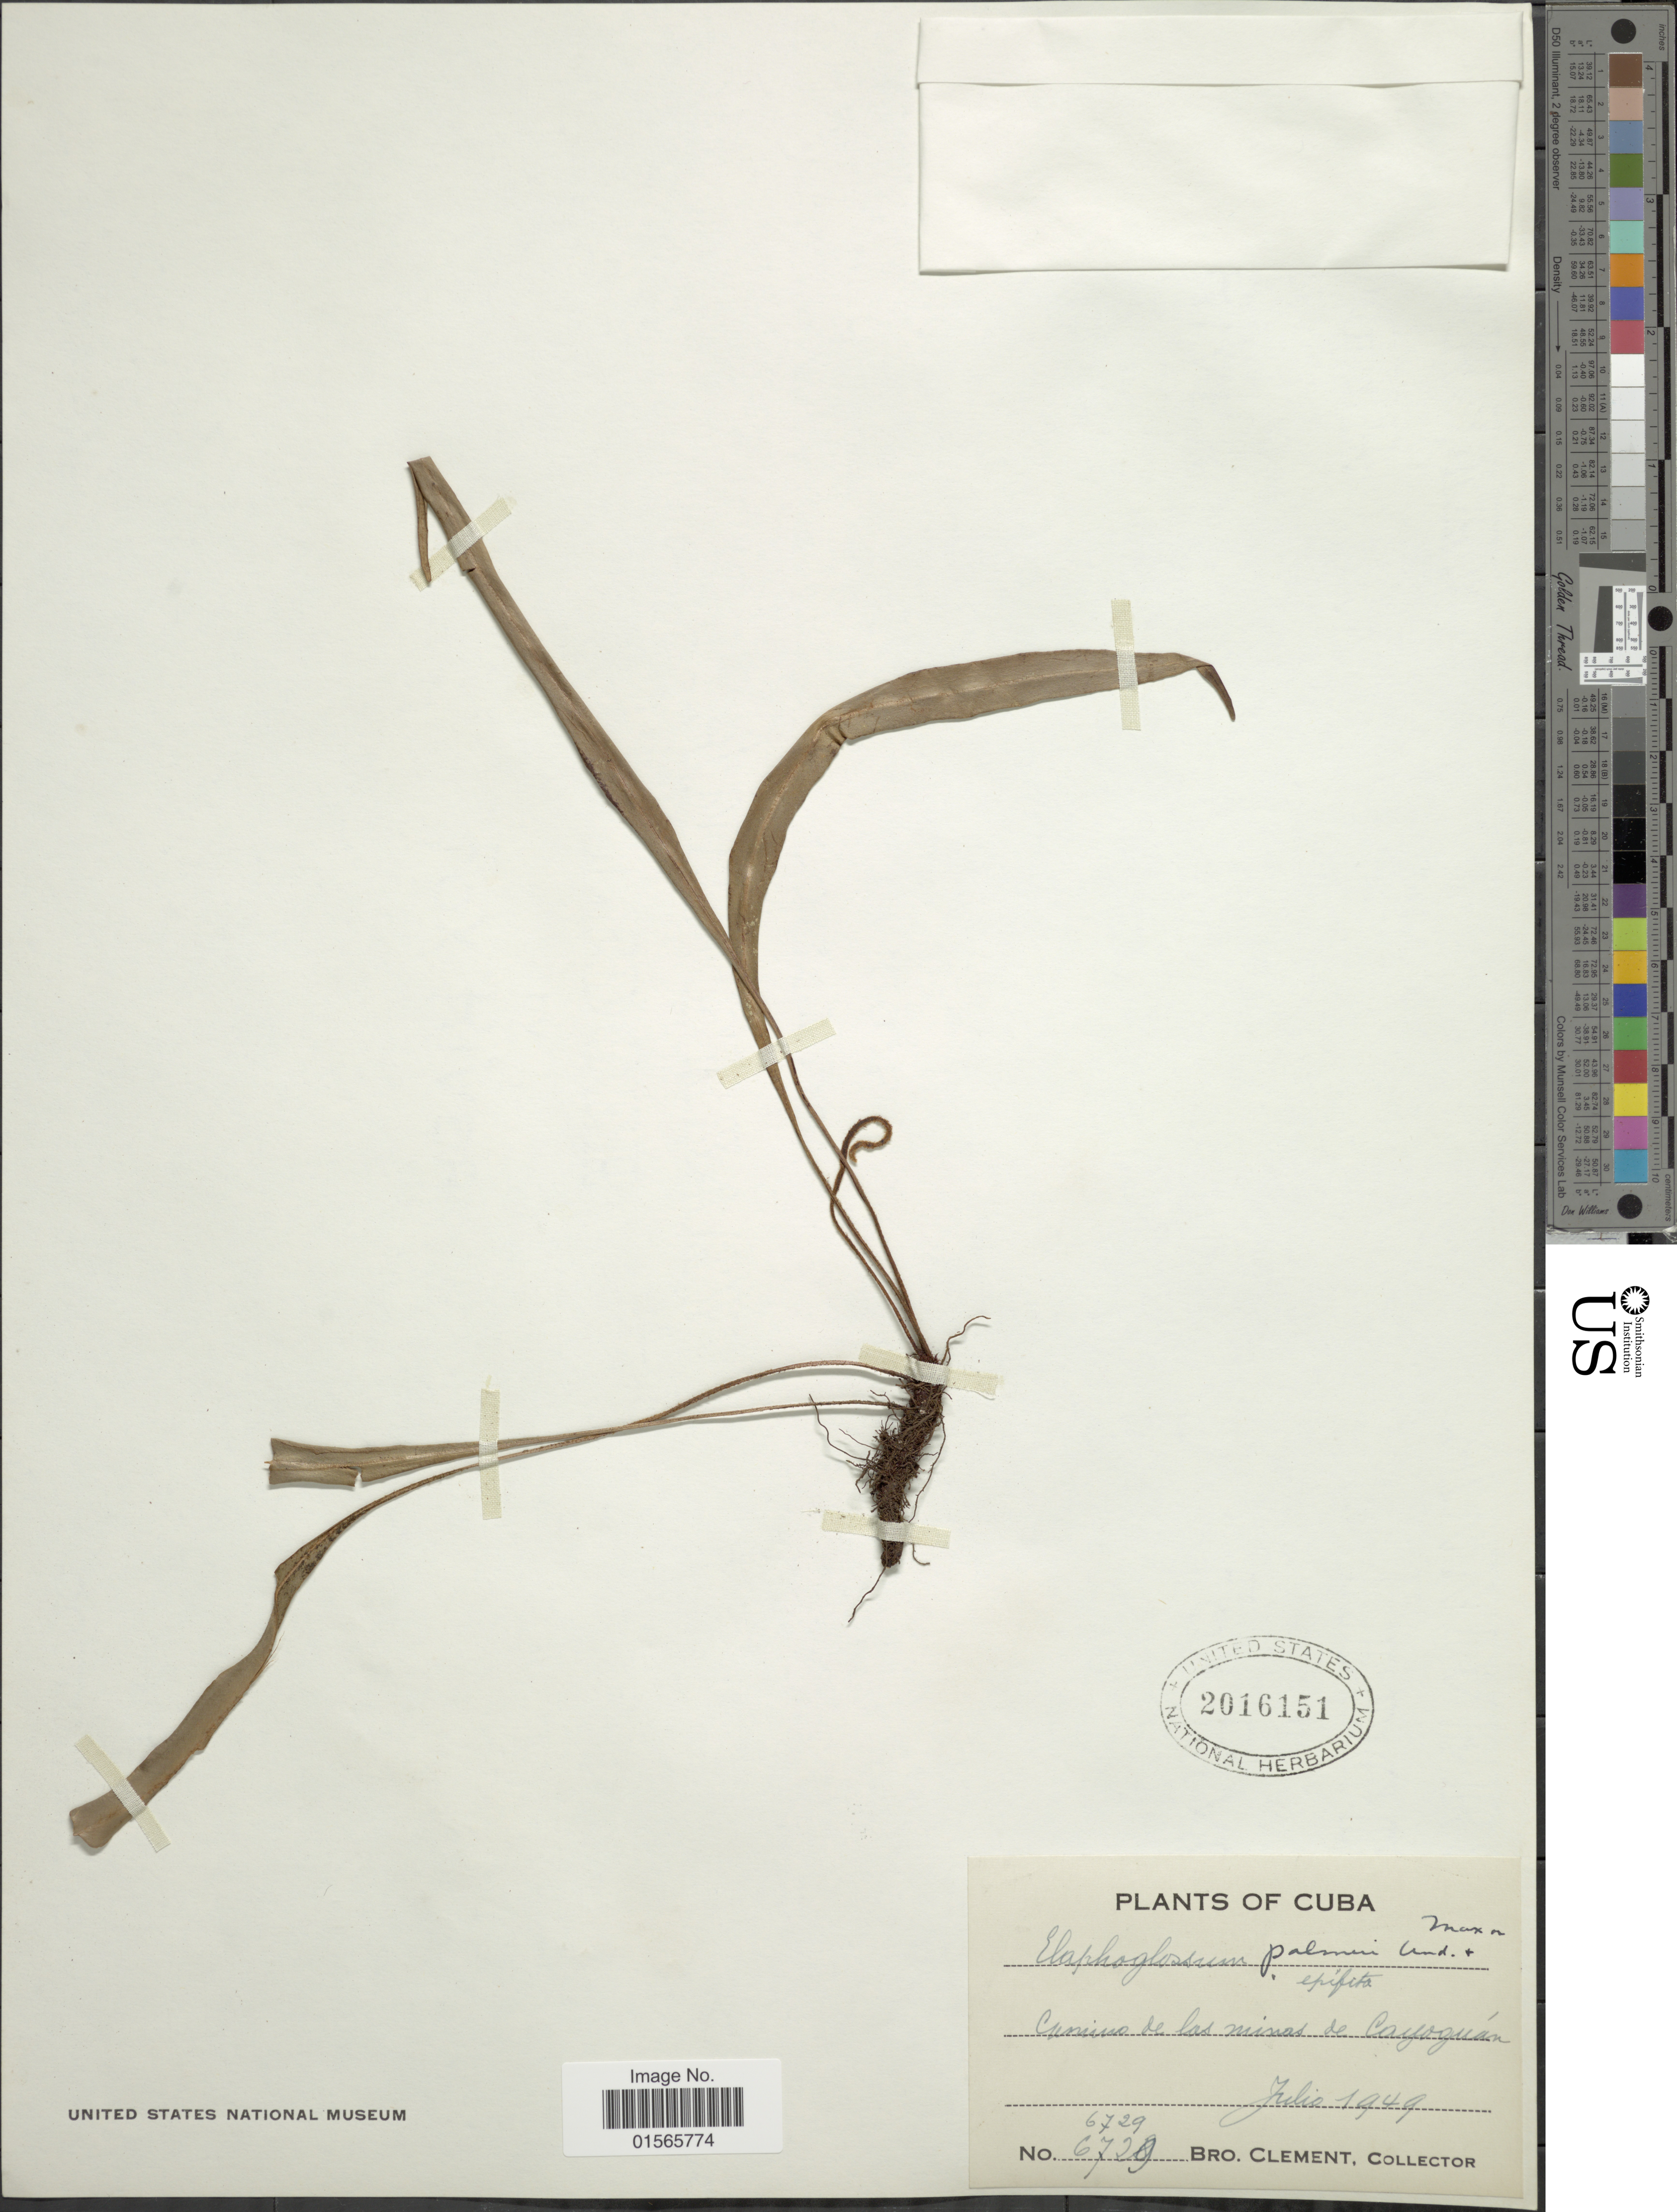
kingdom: Plantae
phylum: Tracheophyta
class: Polypodiopsida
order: Polypodiales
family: Dryopteridaceae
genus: Elaphoglossum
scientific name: Elaphoglossum palmeri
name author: Underw. & Maxon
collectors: B. Clement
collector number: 6729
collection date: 1949-07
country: Cuba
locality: Camino de las minas de Cayoguán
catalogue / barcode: US 2016151